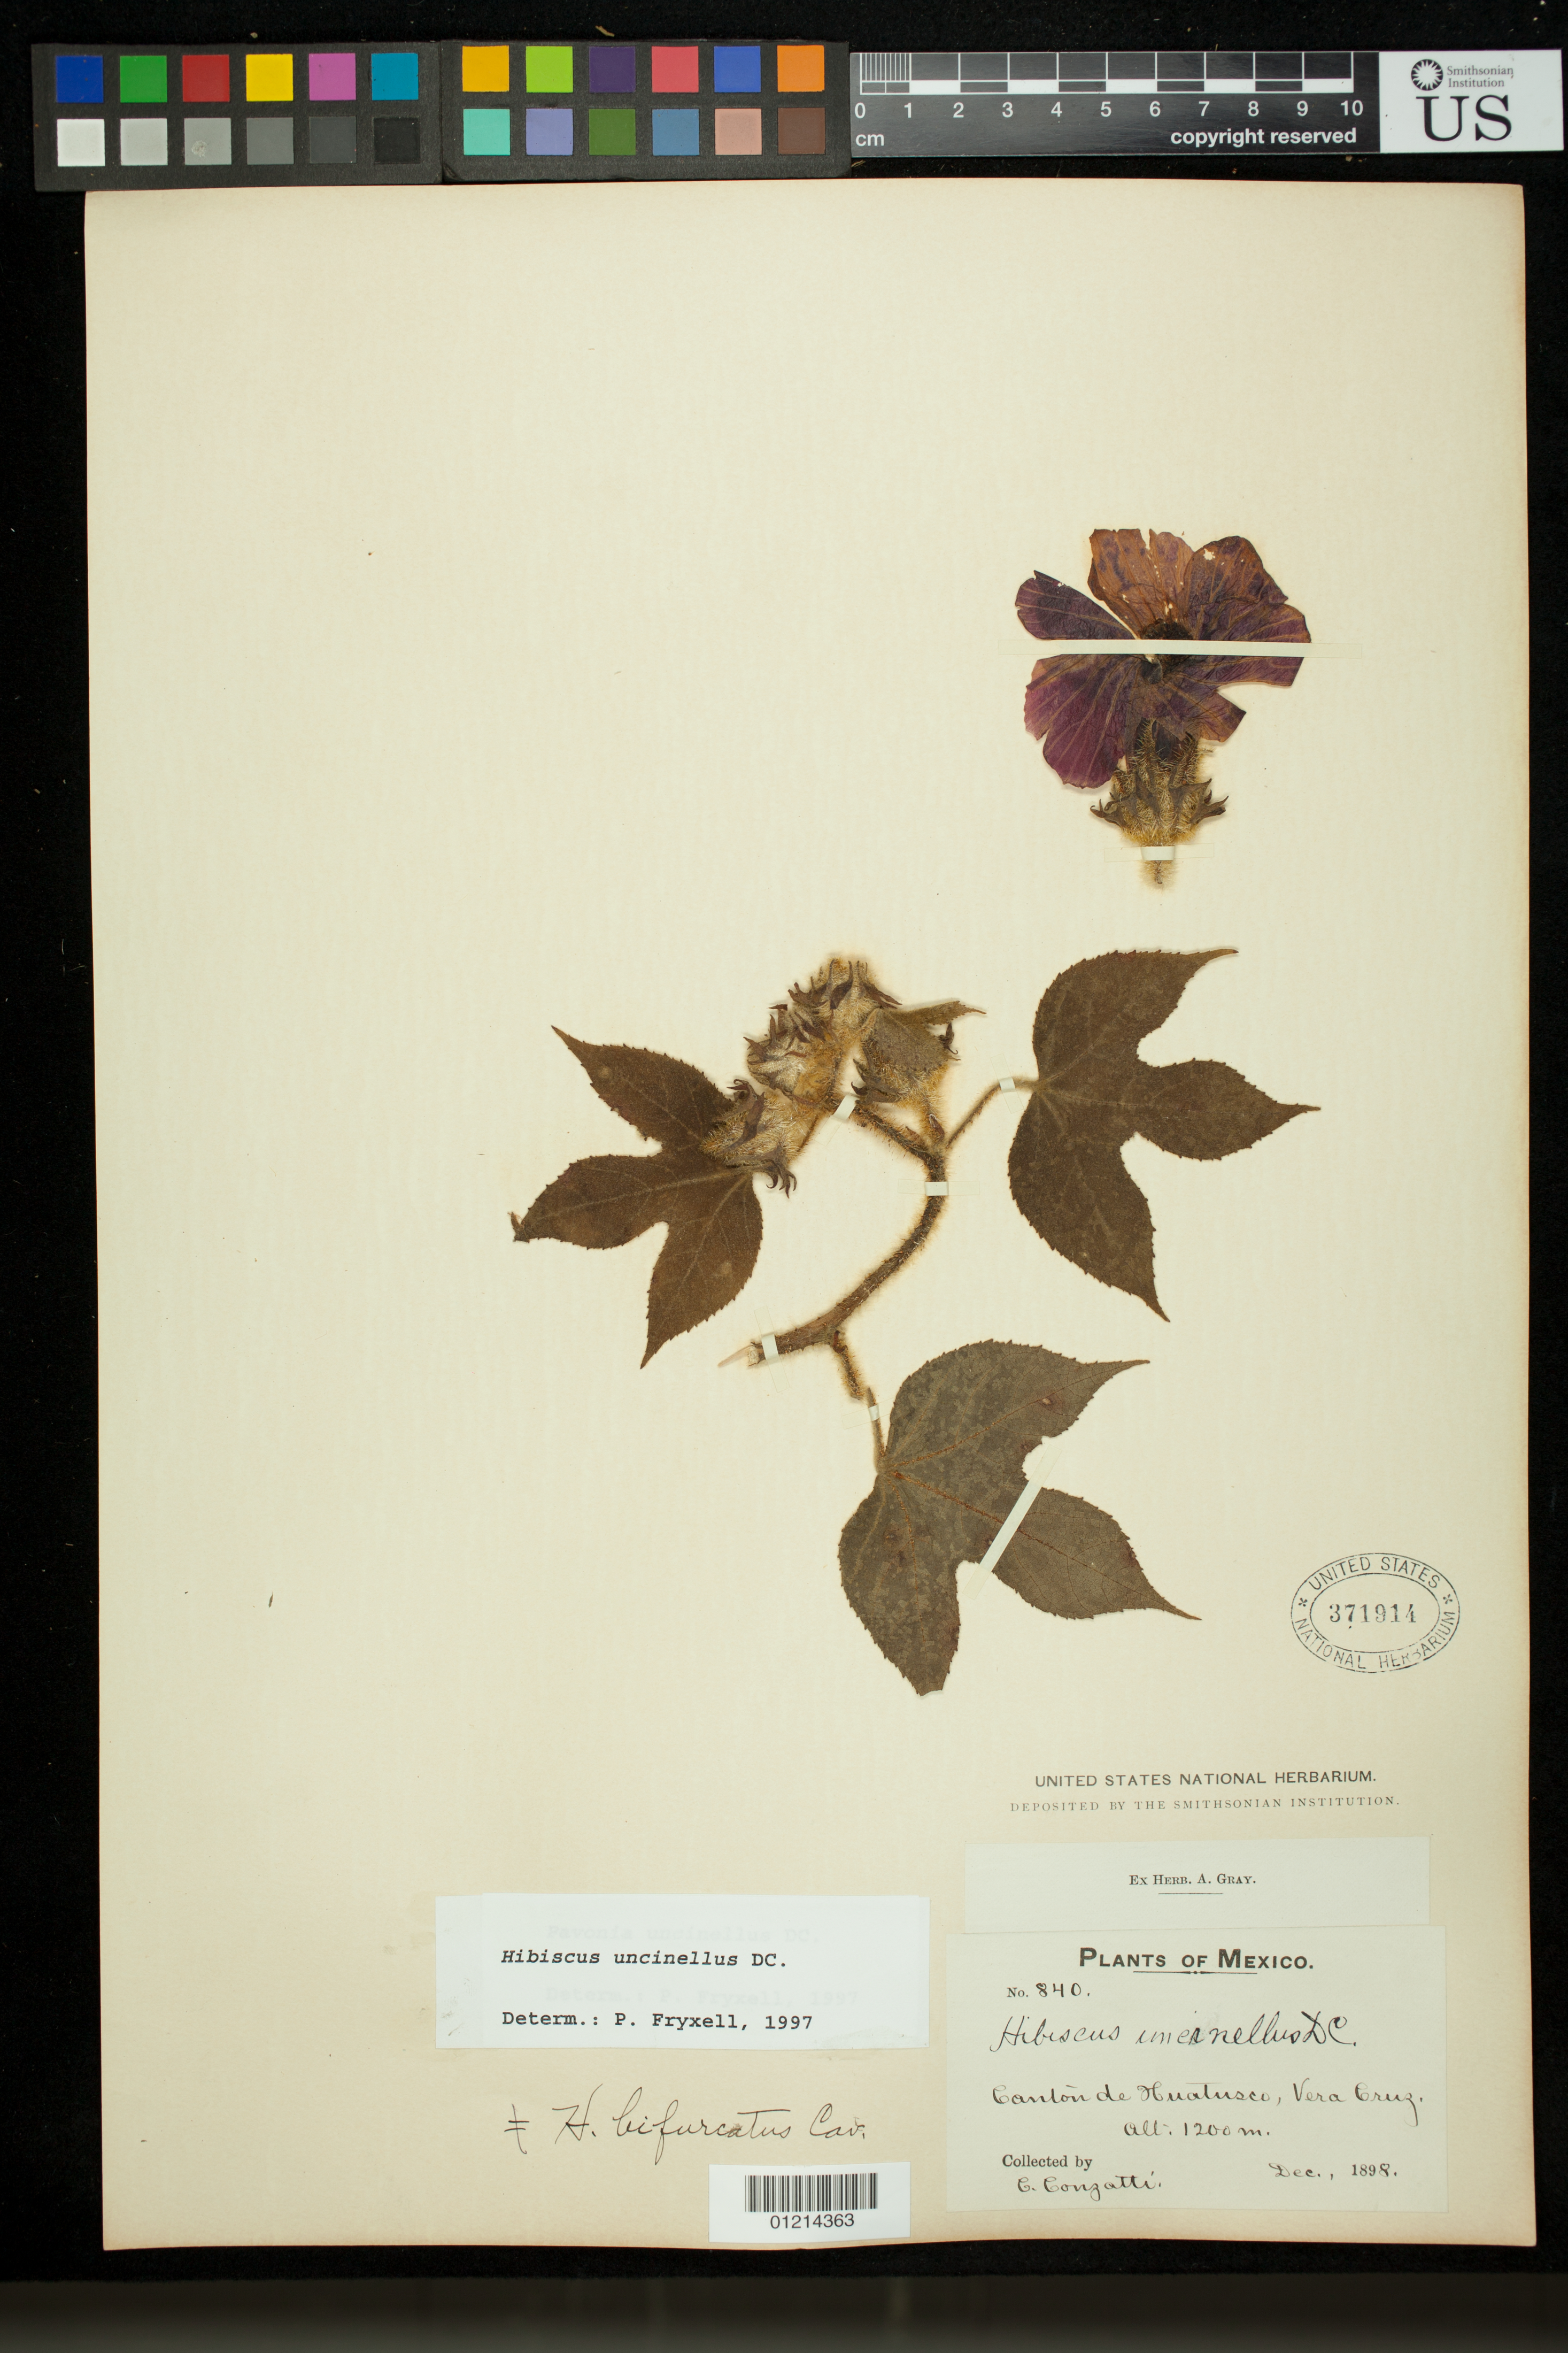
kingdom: Plantae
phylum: Tracheophyta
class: Magnoliopsida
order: Malvales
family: Malvaceae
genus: Sabdariffa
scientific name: Sabdariffa uncinella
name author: (DC.) M.M. Hanes & R.L. Barrett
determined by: Dorr, Laurence J., Curator (BOT), Smithsonian Institution - National Museum of Natural History (UNITED STATES)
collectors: C. Conzatti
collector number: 840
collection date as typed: Dec 1898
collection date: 1898-12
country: Mexico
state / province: Veracruz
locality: Canton de Huatusco, Vera Cruz.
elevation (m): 1200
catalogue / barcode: US 371914